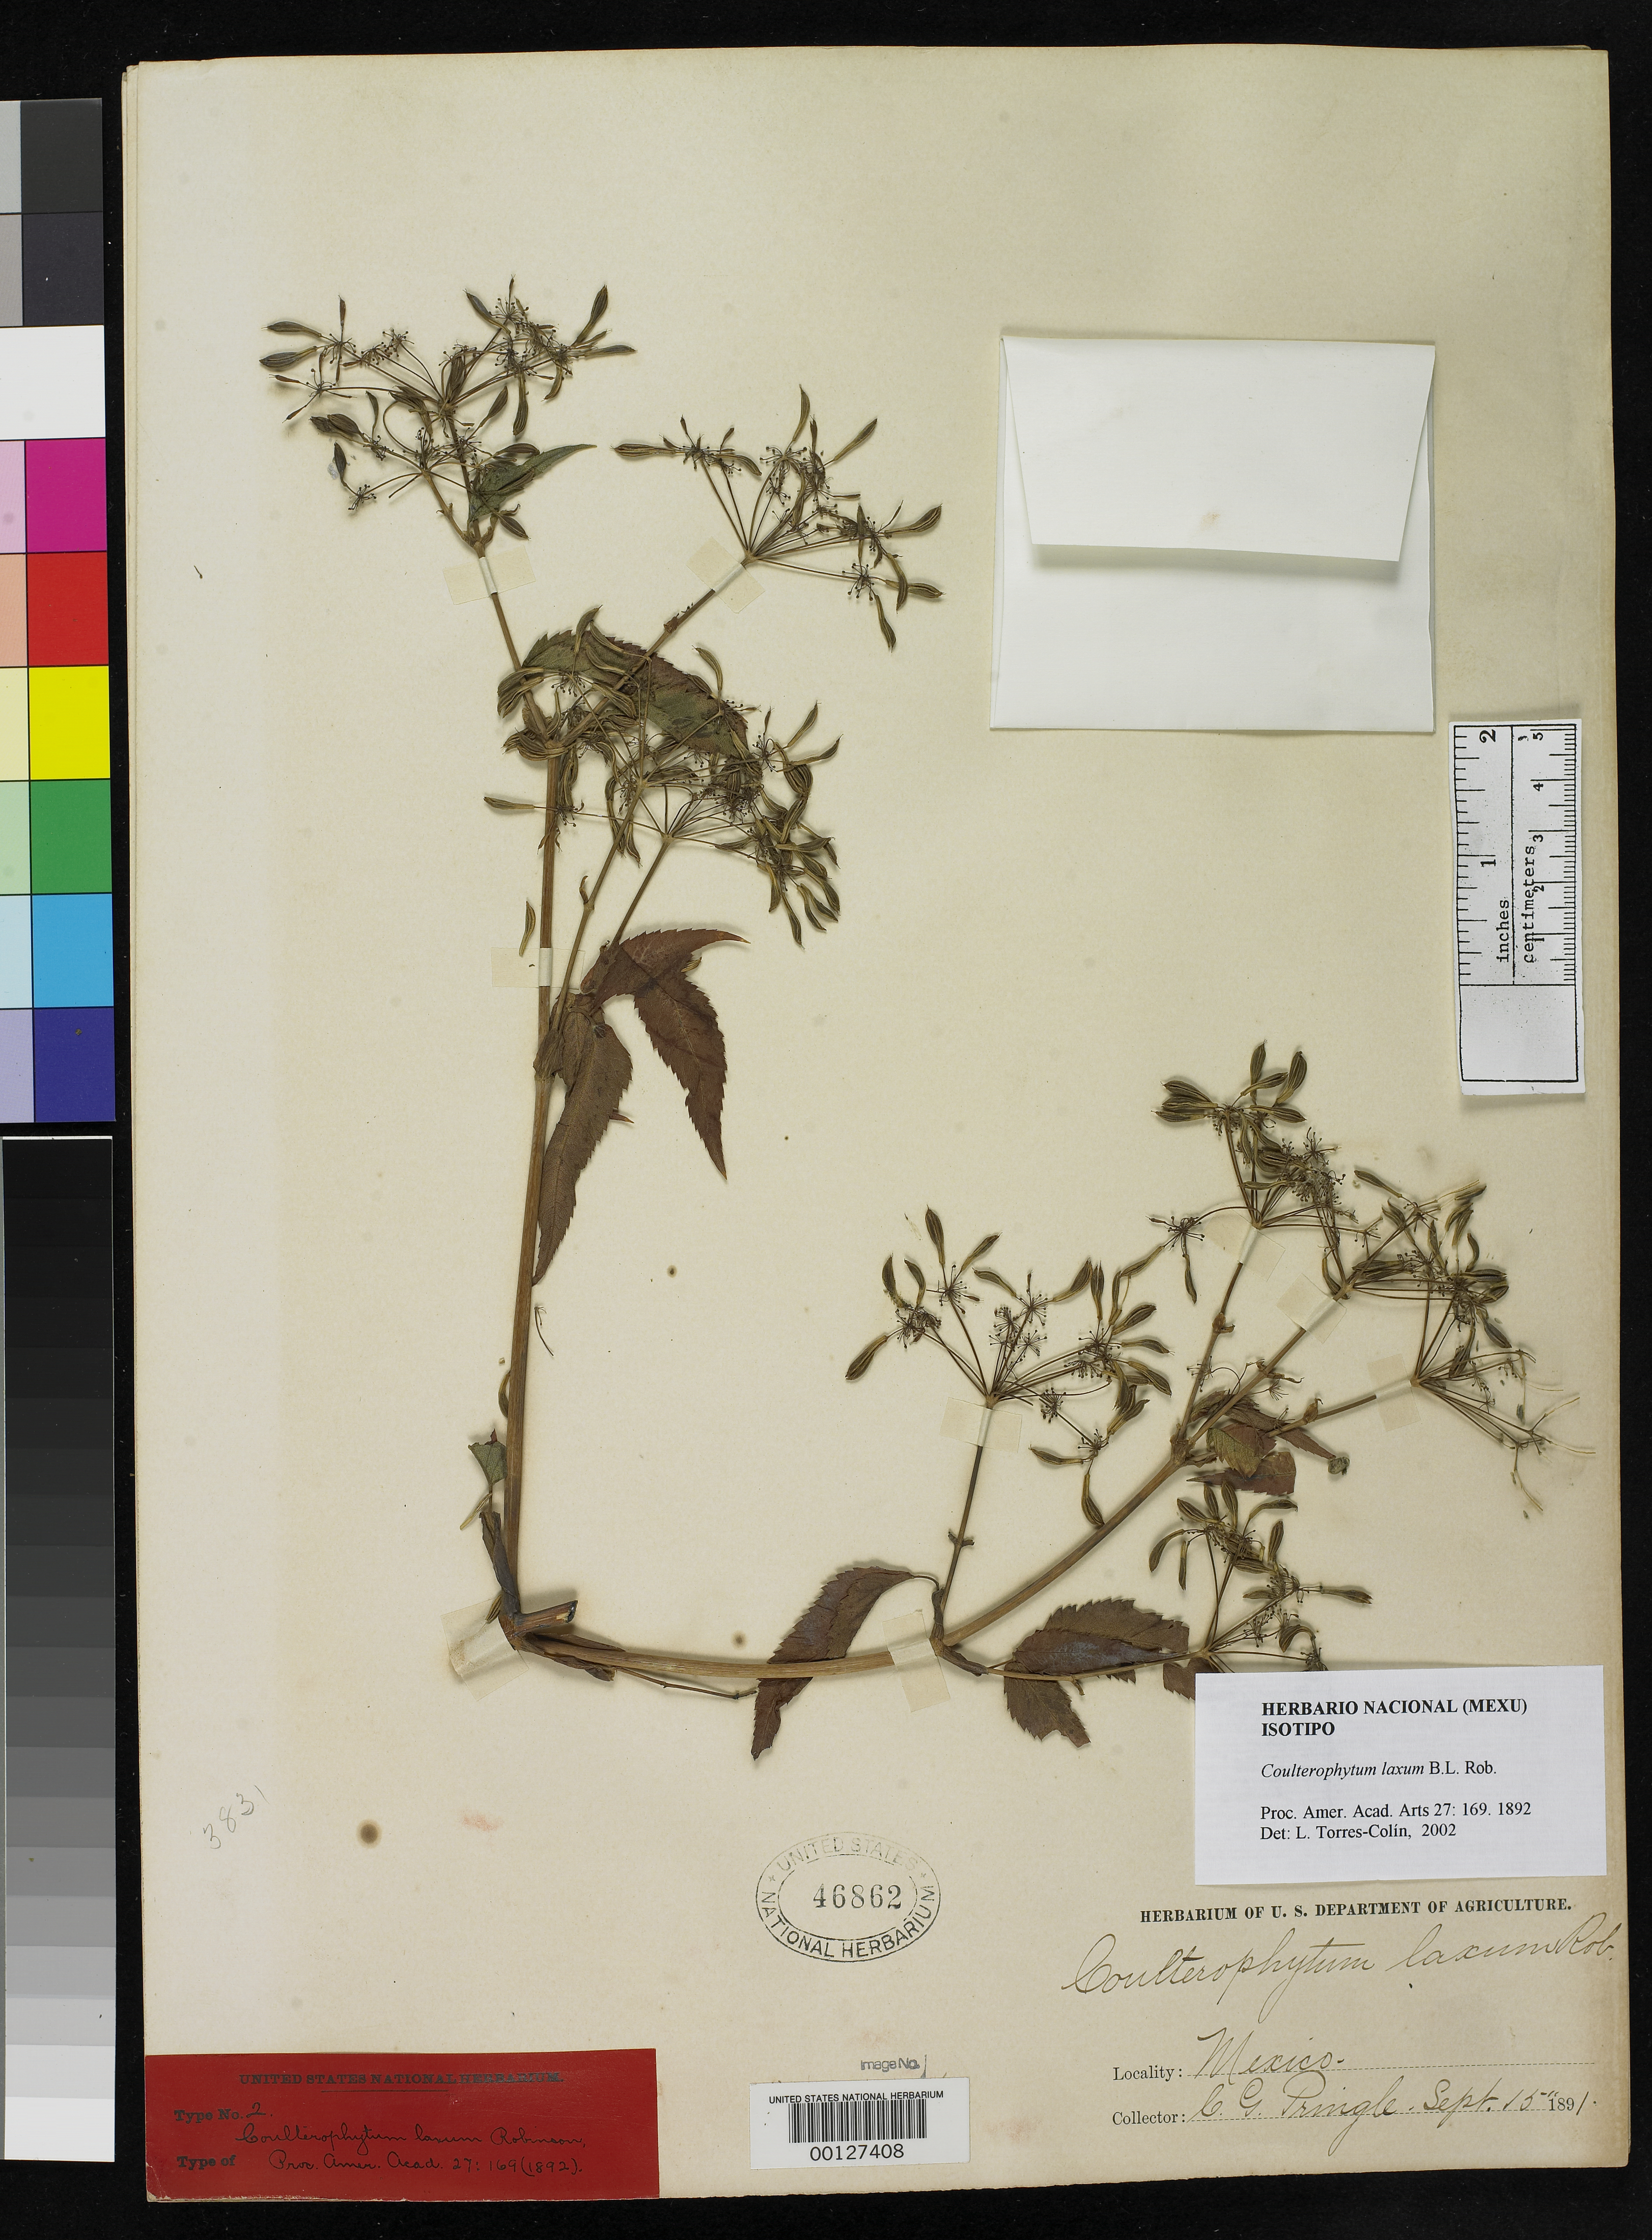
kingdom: Plantae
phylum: Tracheophyta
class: Magnoliopsida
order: Apiales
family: Apiaceae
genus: Coulterophytum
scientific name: Coulterophytum laxum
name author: B.L. Rob.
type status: Isotype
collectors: C. G. Pringle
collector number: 3831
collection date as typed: Sep 1891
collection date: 1891-09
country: Mexico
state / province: Jalisco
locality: Near Guadalajara.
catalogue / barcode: US 46862